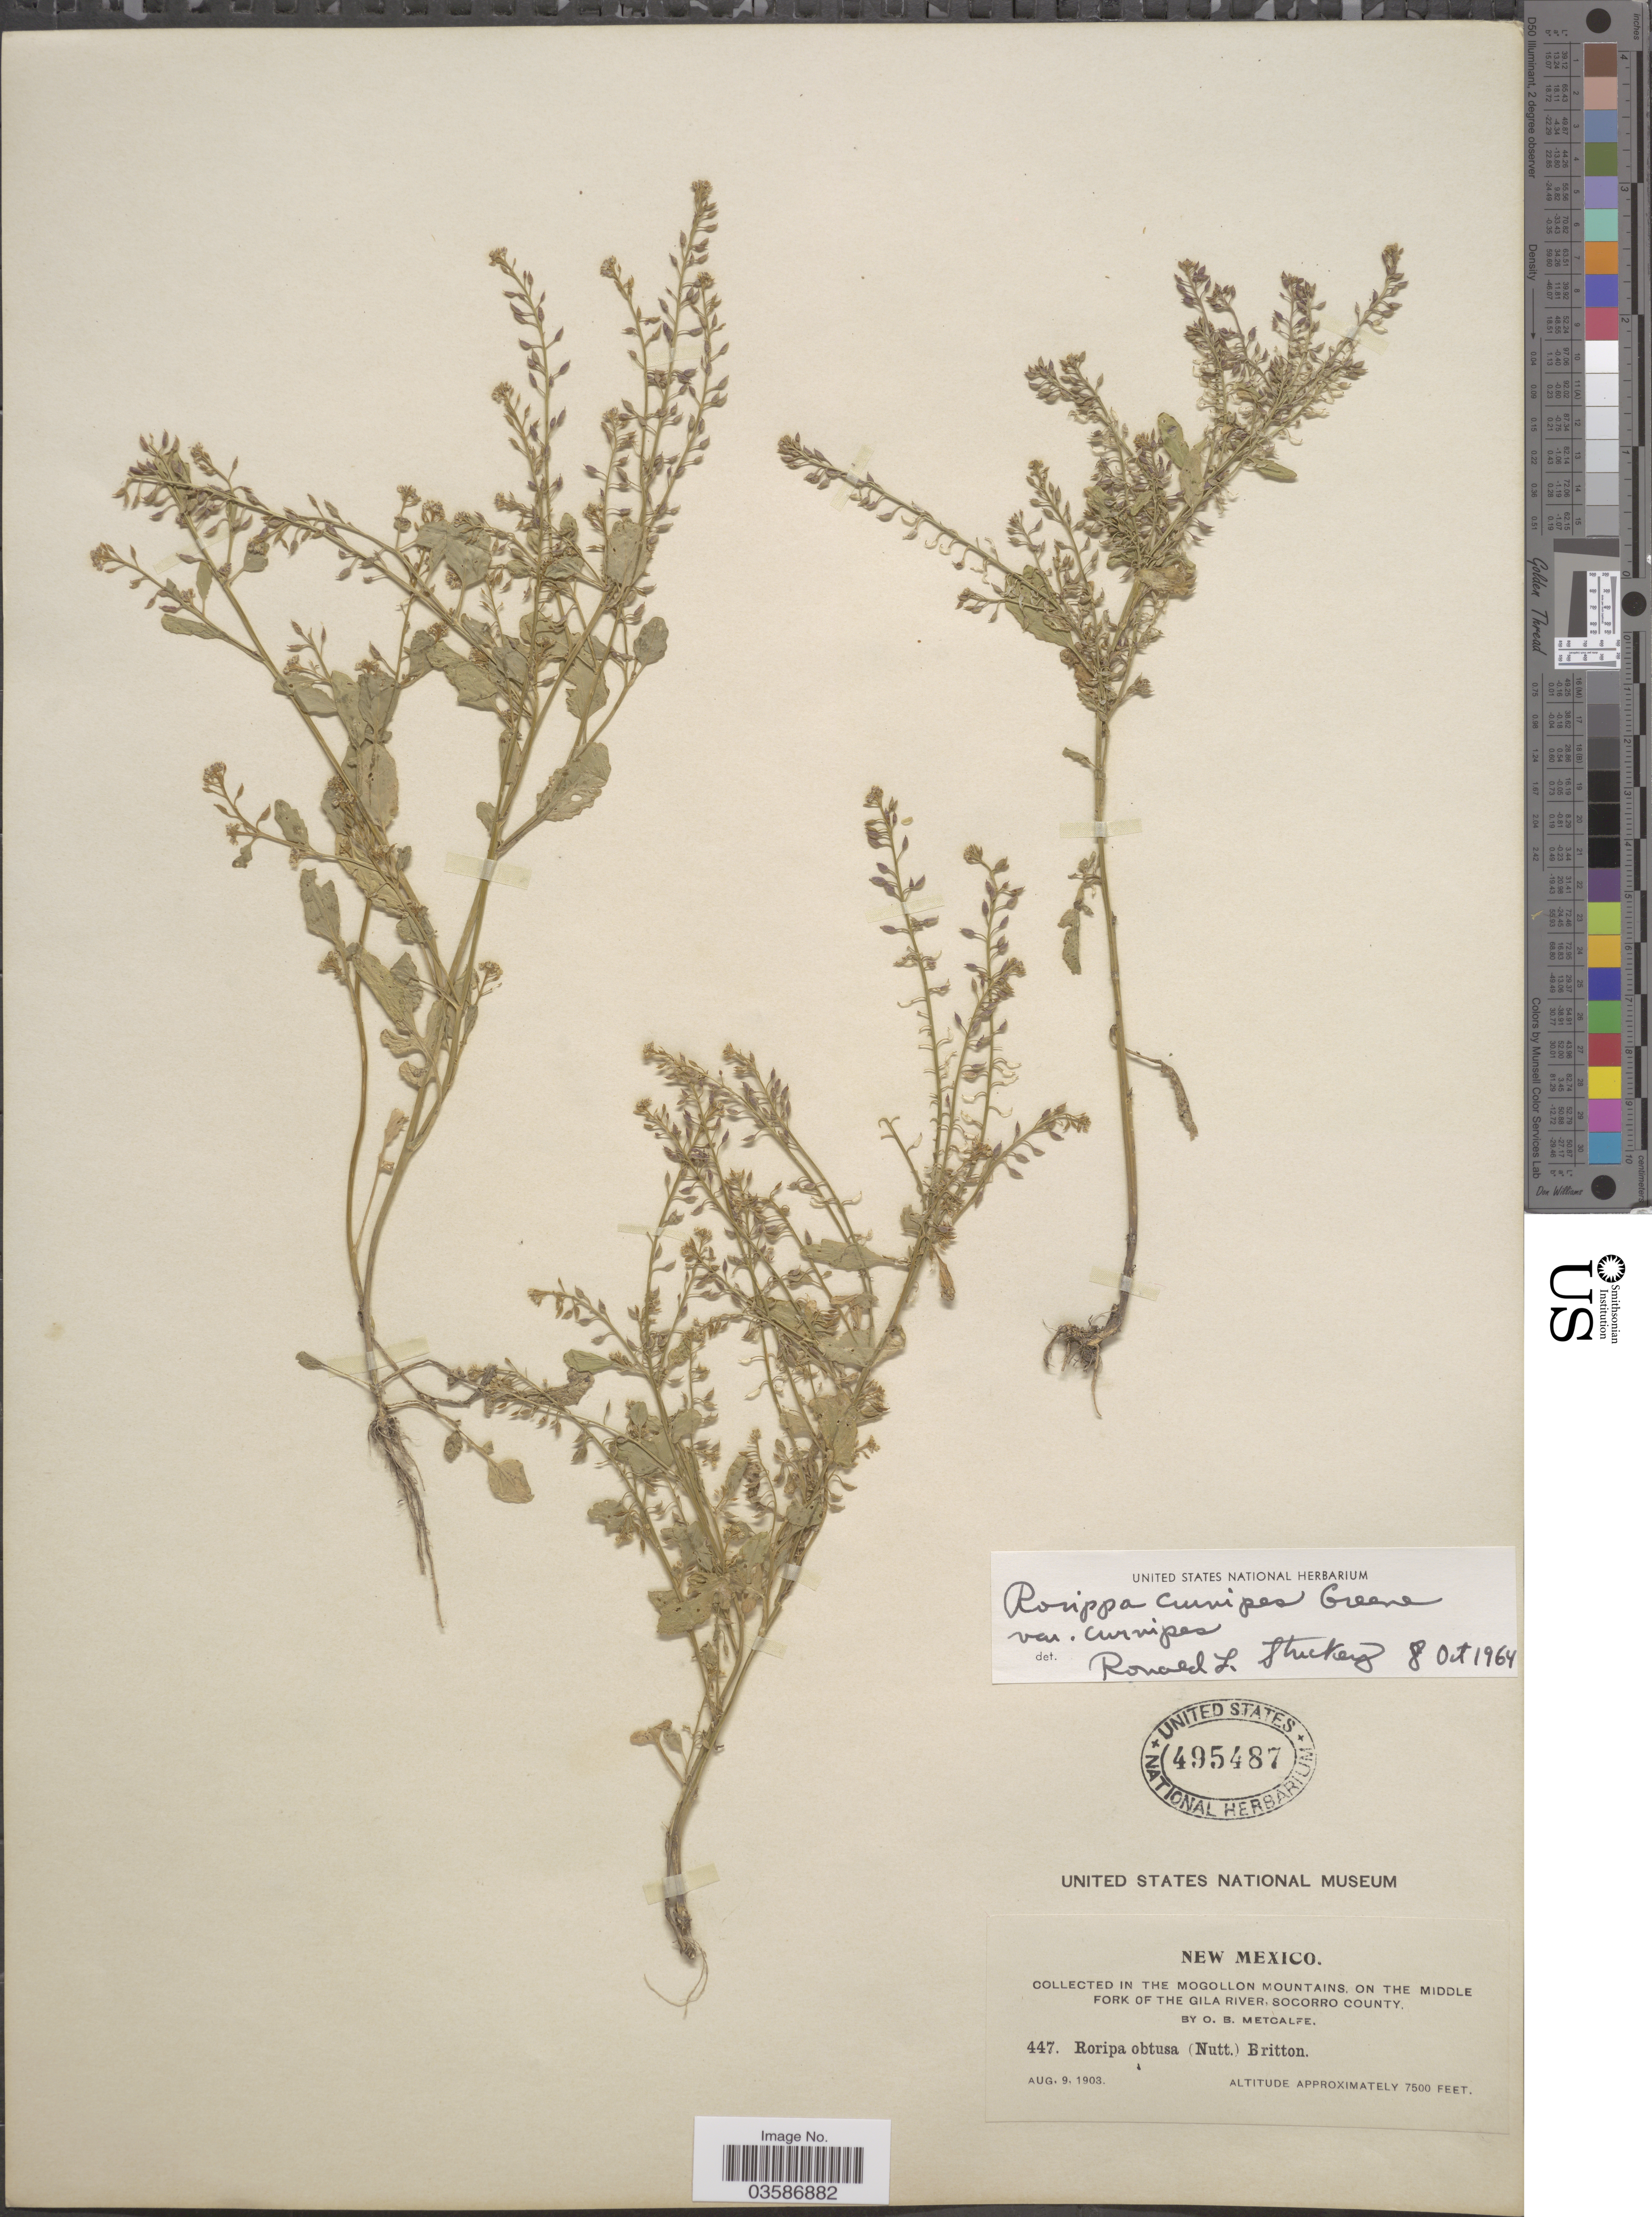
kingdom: Plantae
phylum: Tracheophyta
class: Magnoliopsida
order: Brassicales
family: Brassicaceae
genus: Rorippa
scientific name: Rorippa curvipes var. curvipes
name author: Greene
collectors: O. B. Metcalfe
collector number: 447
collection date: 1903-08-09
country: United States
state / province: New Mexico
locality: In the Mogollon Mountains, on the Middle Fork of the Gila River, Socorro County.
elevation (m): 2286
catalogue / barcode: US 495487